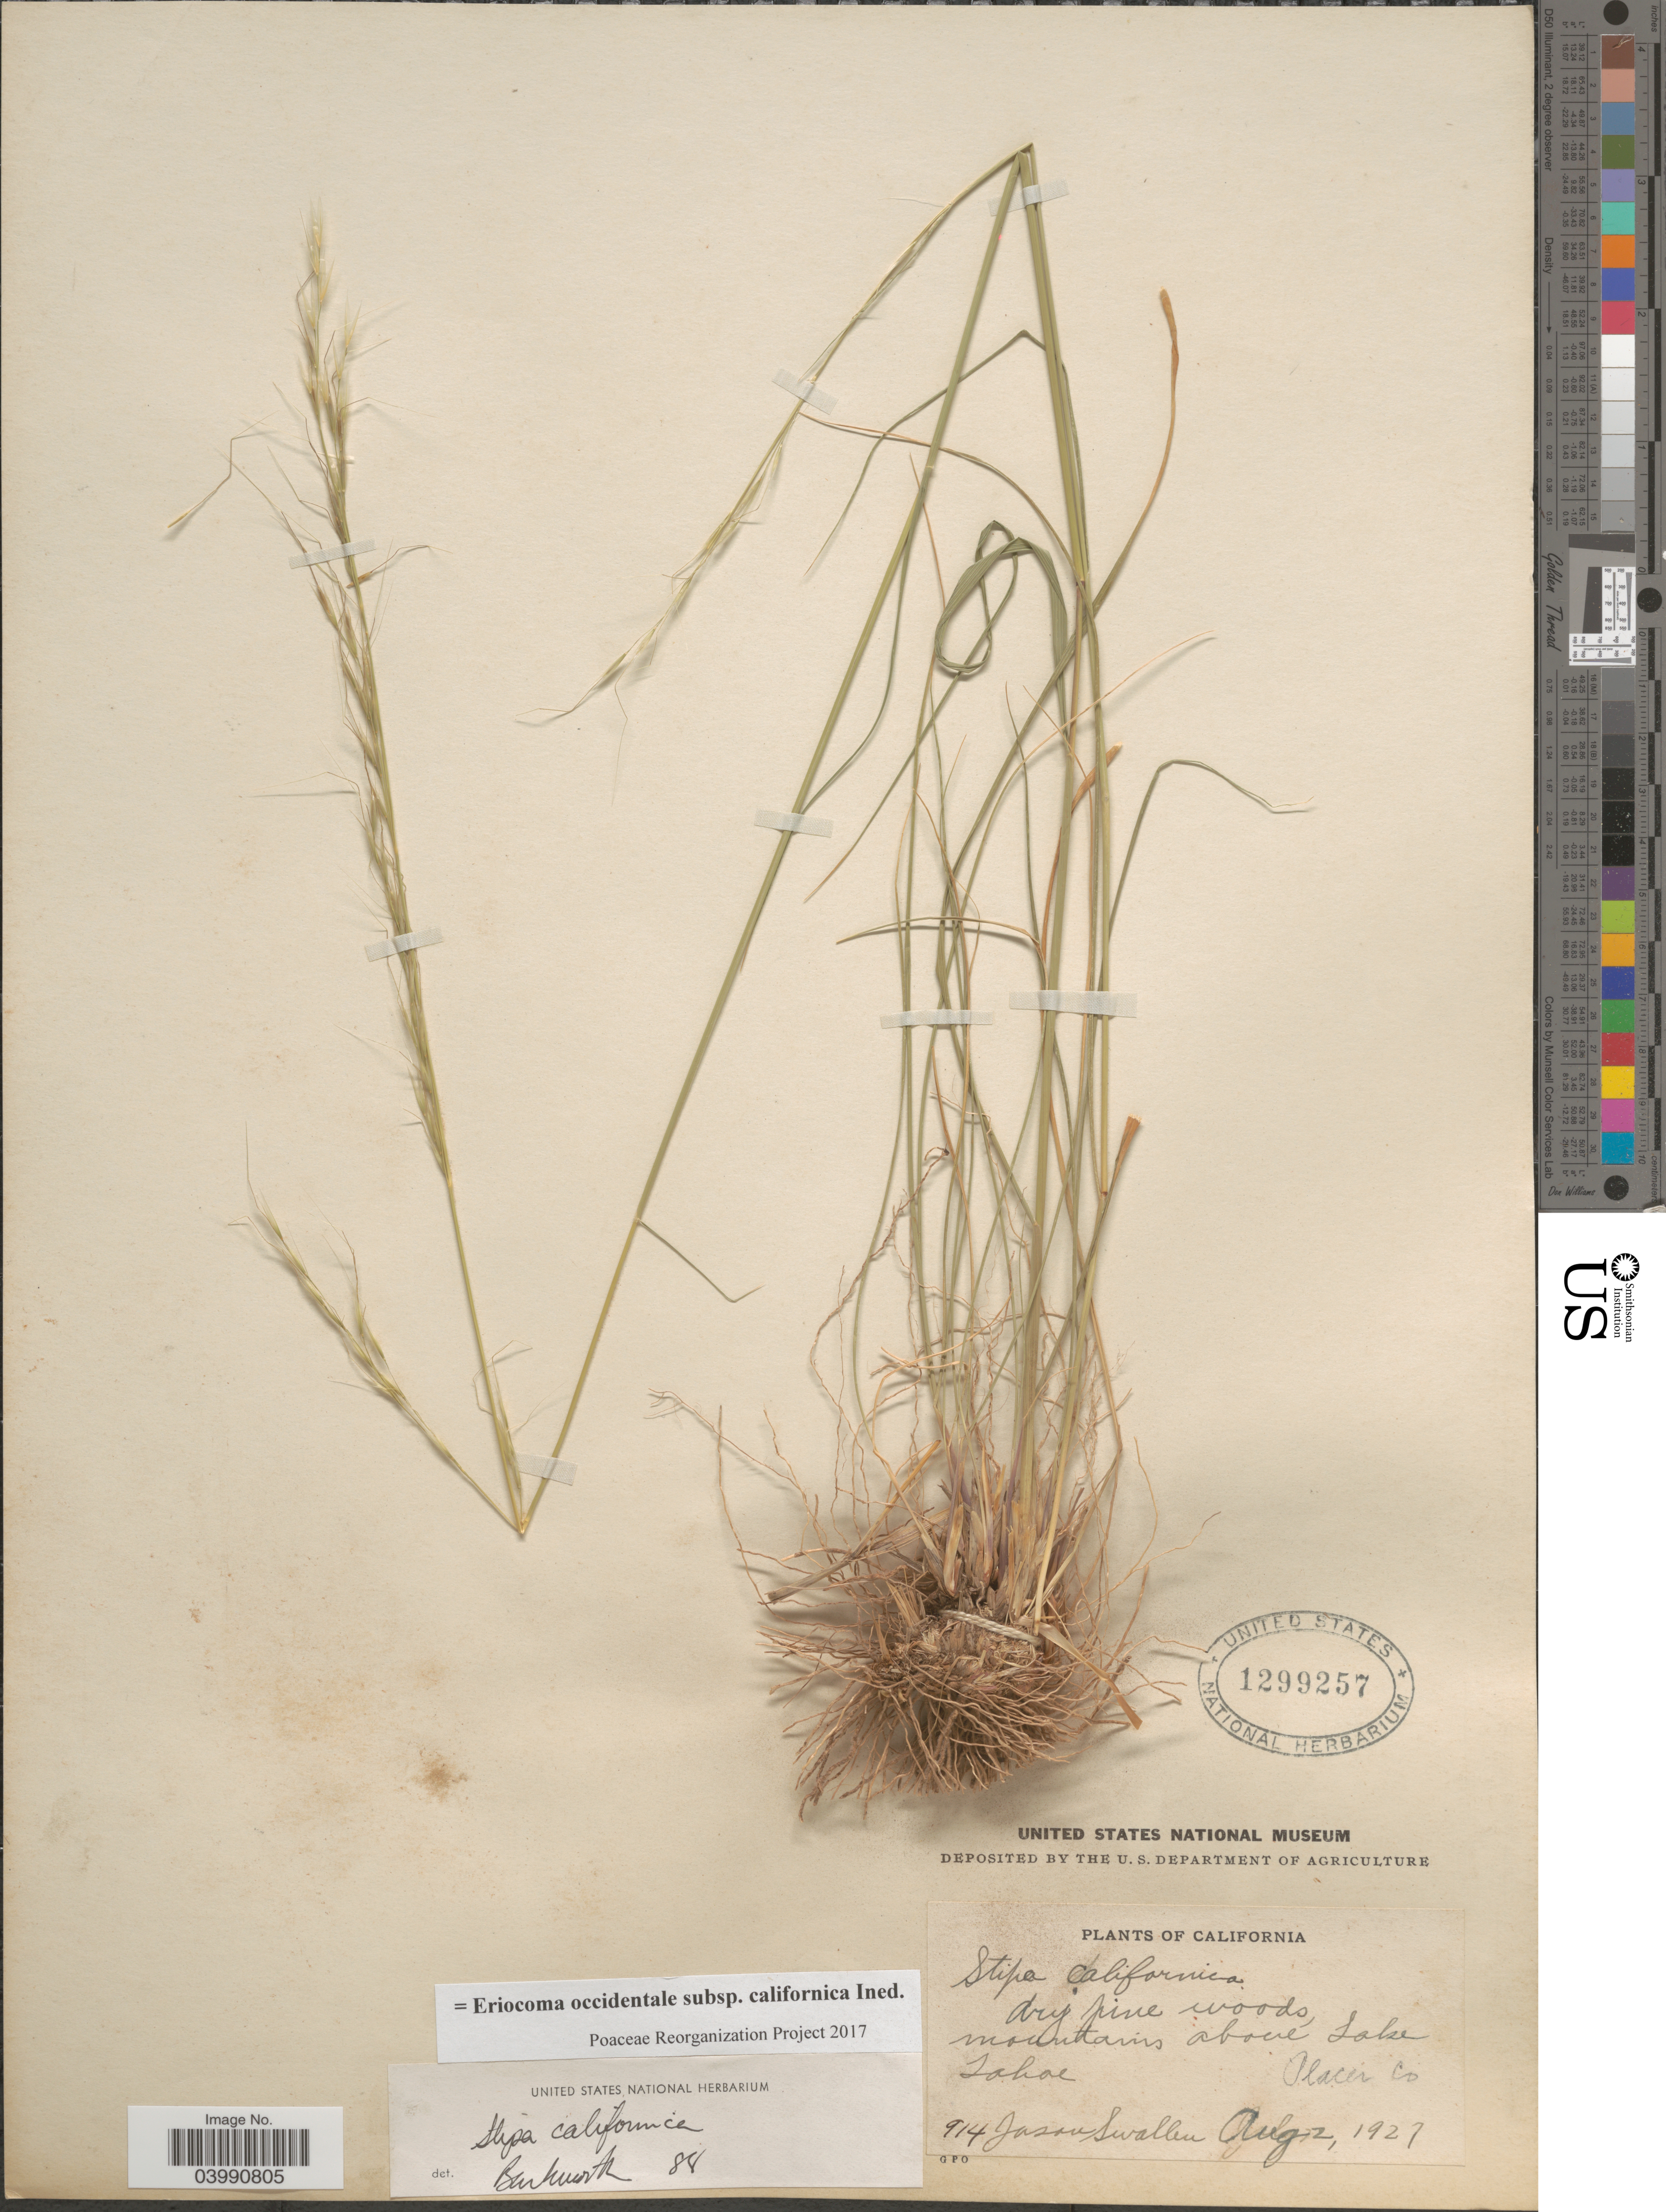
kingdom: Plantae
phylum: Tracheophyta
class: Liliopsida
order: Poales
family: Poaceae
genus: Eriocoma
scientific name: Eriocoma occidentalis subsp. californica ined.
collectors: J. R. Swallen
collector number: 914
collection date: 1927-08-02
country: United States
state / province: California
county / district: Placer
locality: Dry pine woods, mountains above Lake Tahoe. Placer Co.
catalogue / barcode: US 1299257